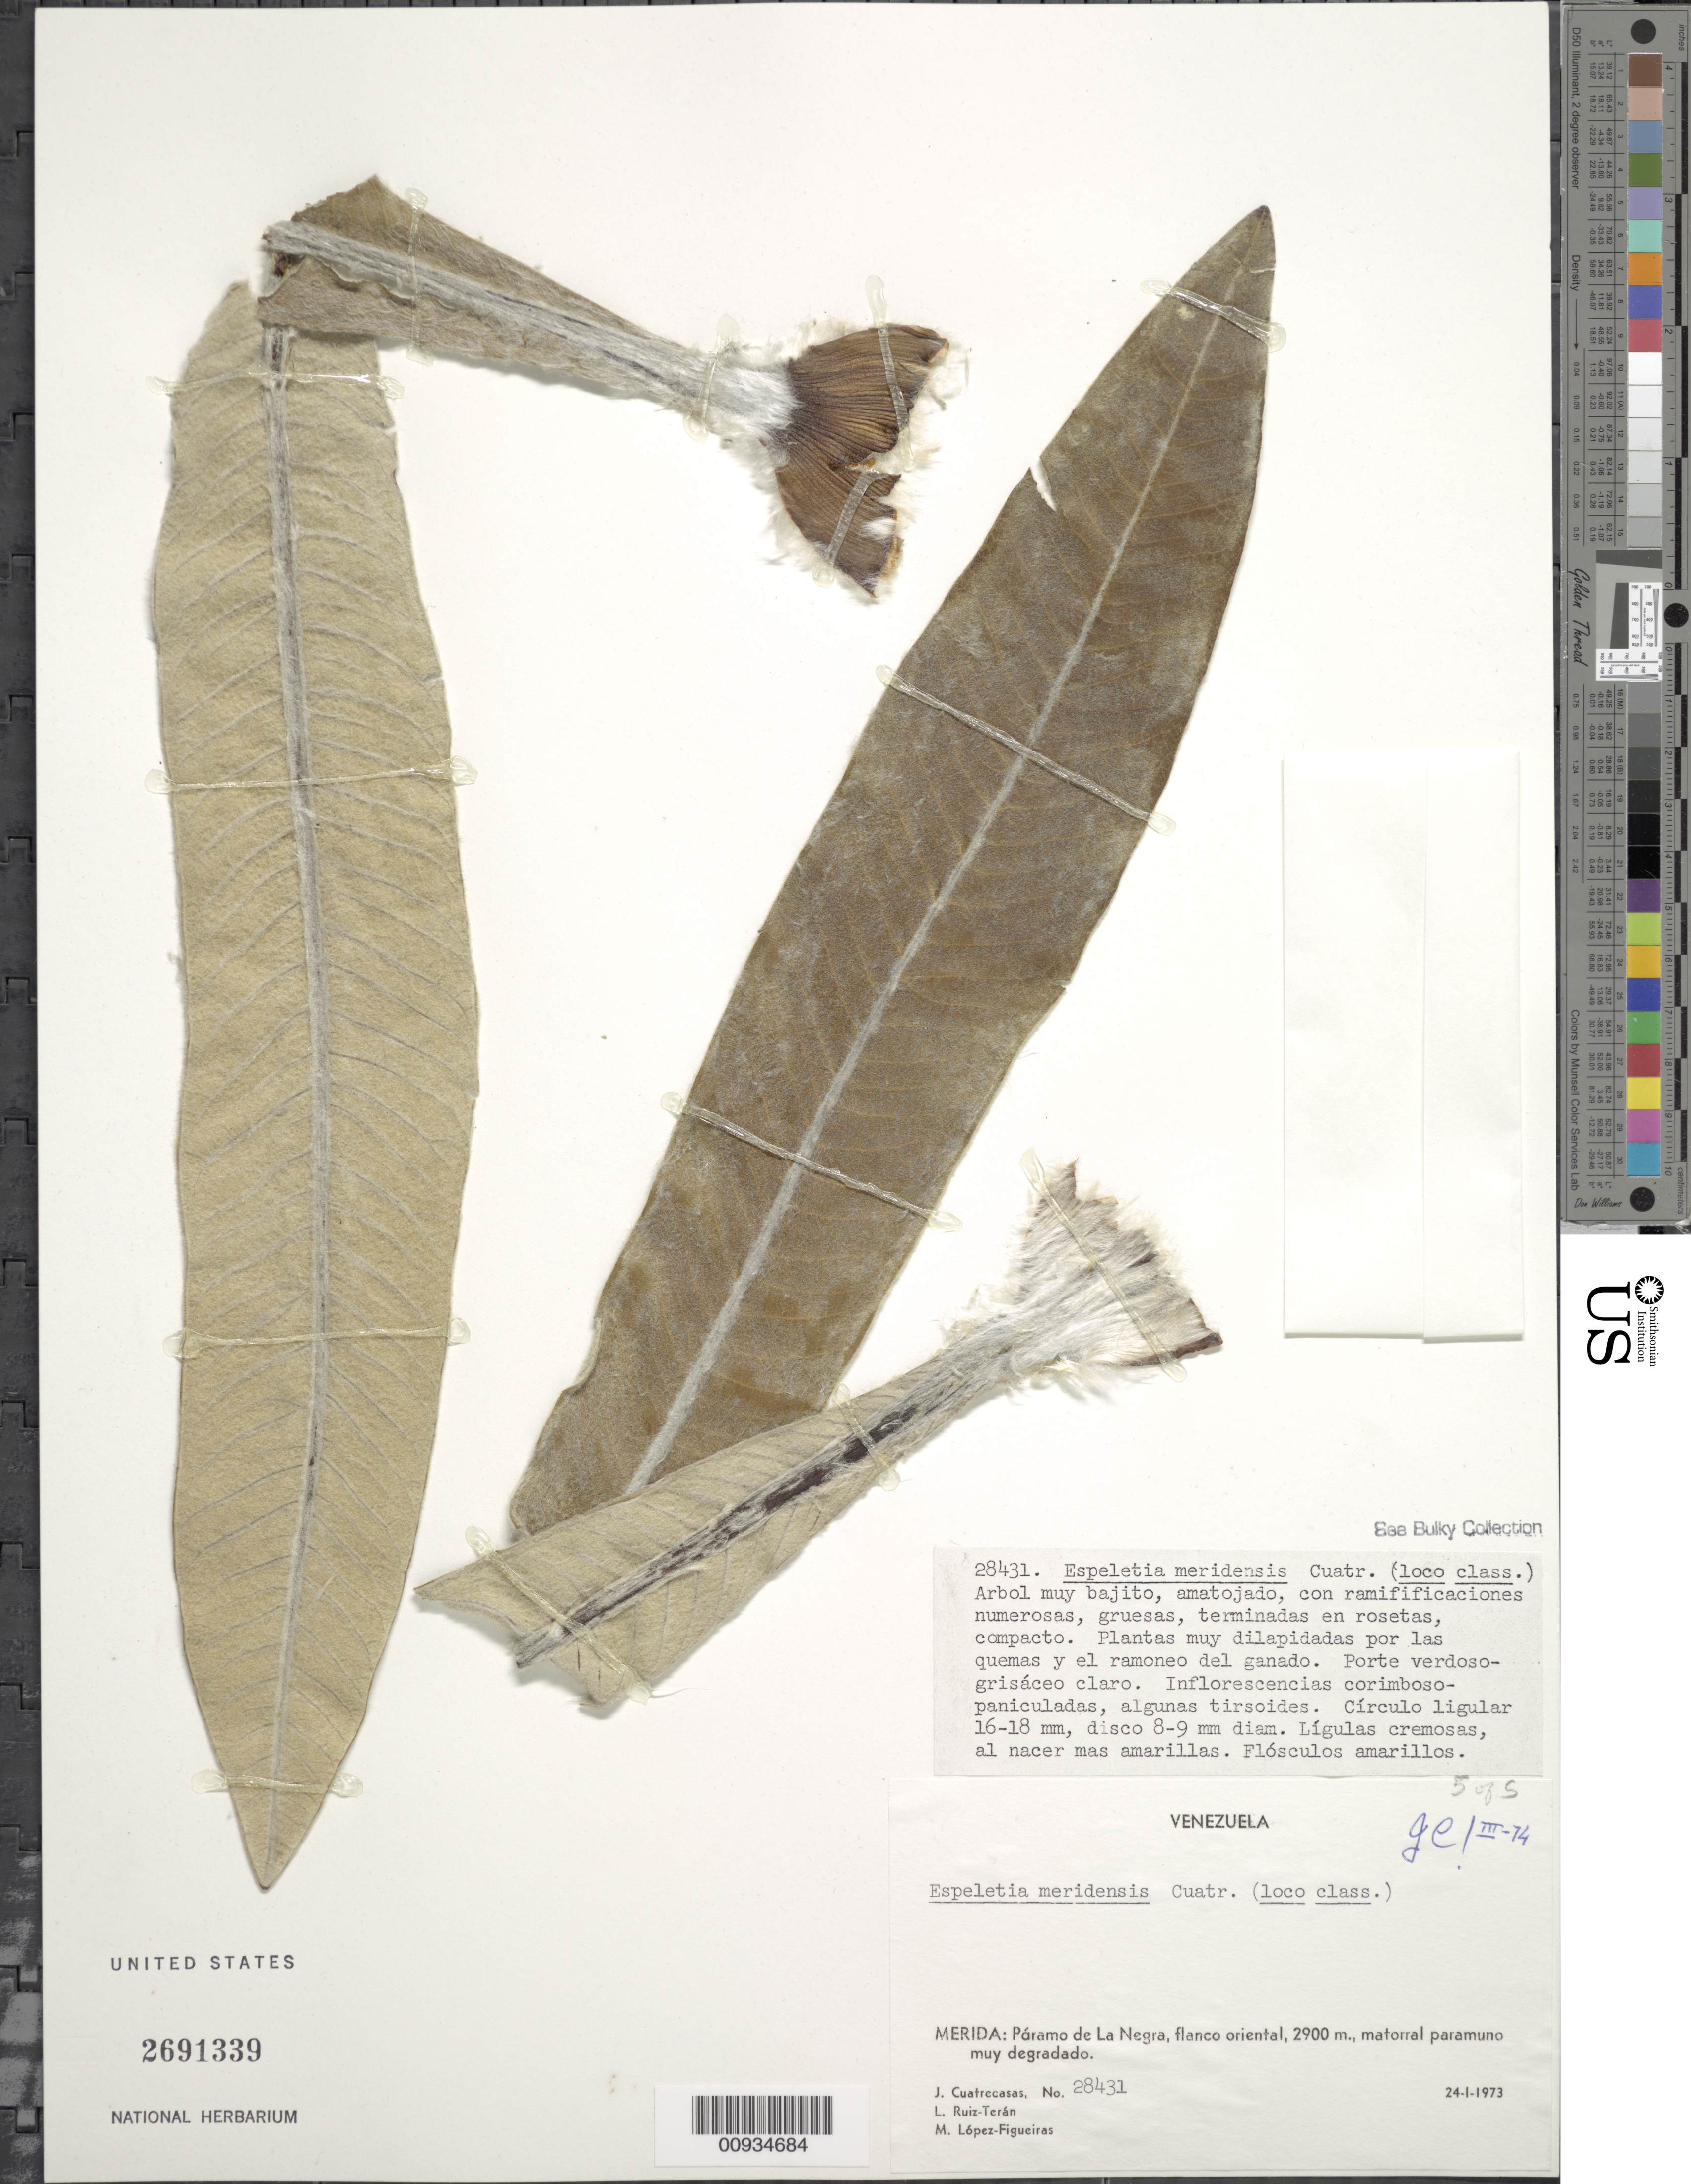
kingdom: Plantae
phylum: Tracheophyta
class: Magnoliopsida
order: Asterales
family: Asteraceae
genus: Espeletiopsis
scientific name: Espeletiopsis meridensis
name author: (Cuatrec.) Cuatrec.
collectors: J. Cuatrecasas, L. E. Ruíz-Terán & M. López Figueiras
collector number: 28431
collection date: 1973-01-24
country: Venezuela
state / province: Mérida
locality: Paramo de La Negra,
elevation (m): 2900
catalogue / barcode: US 2691339